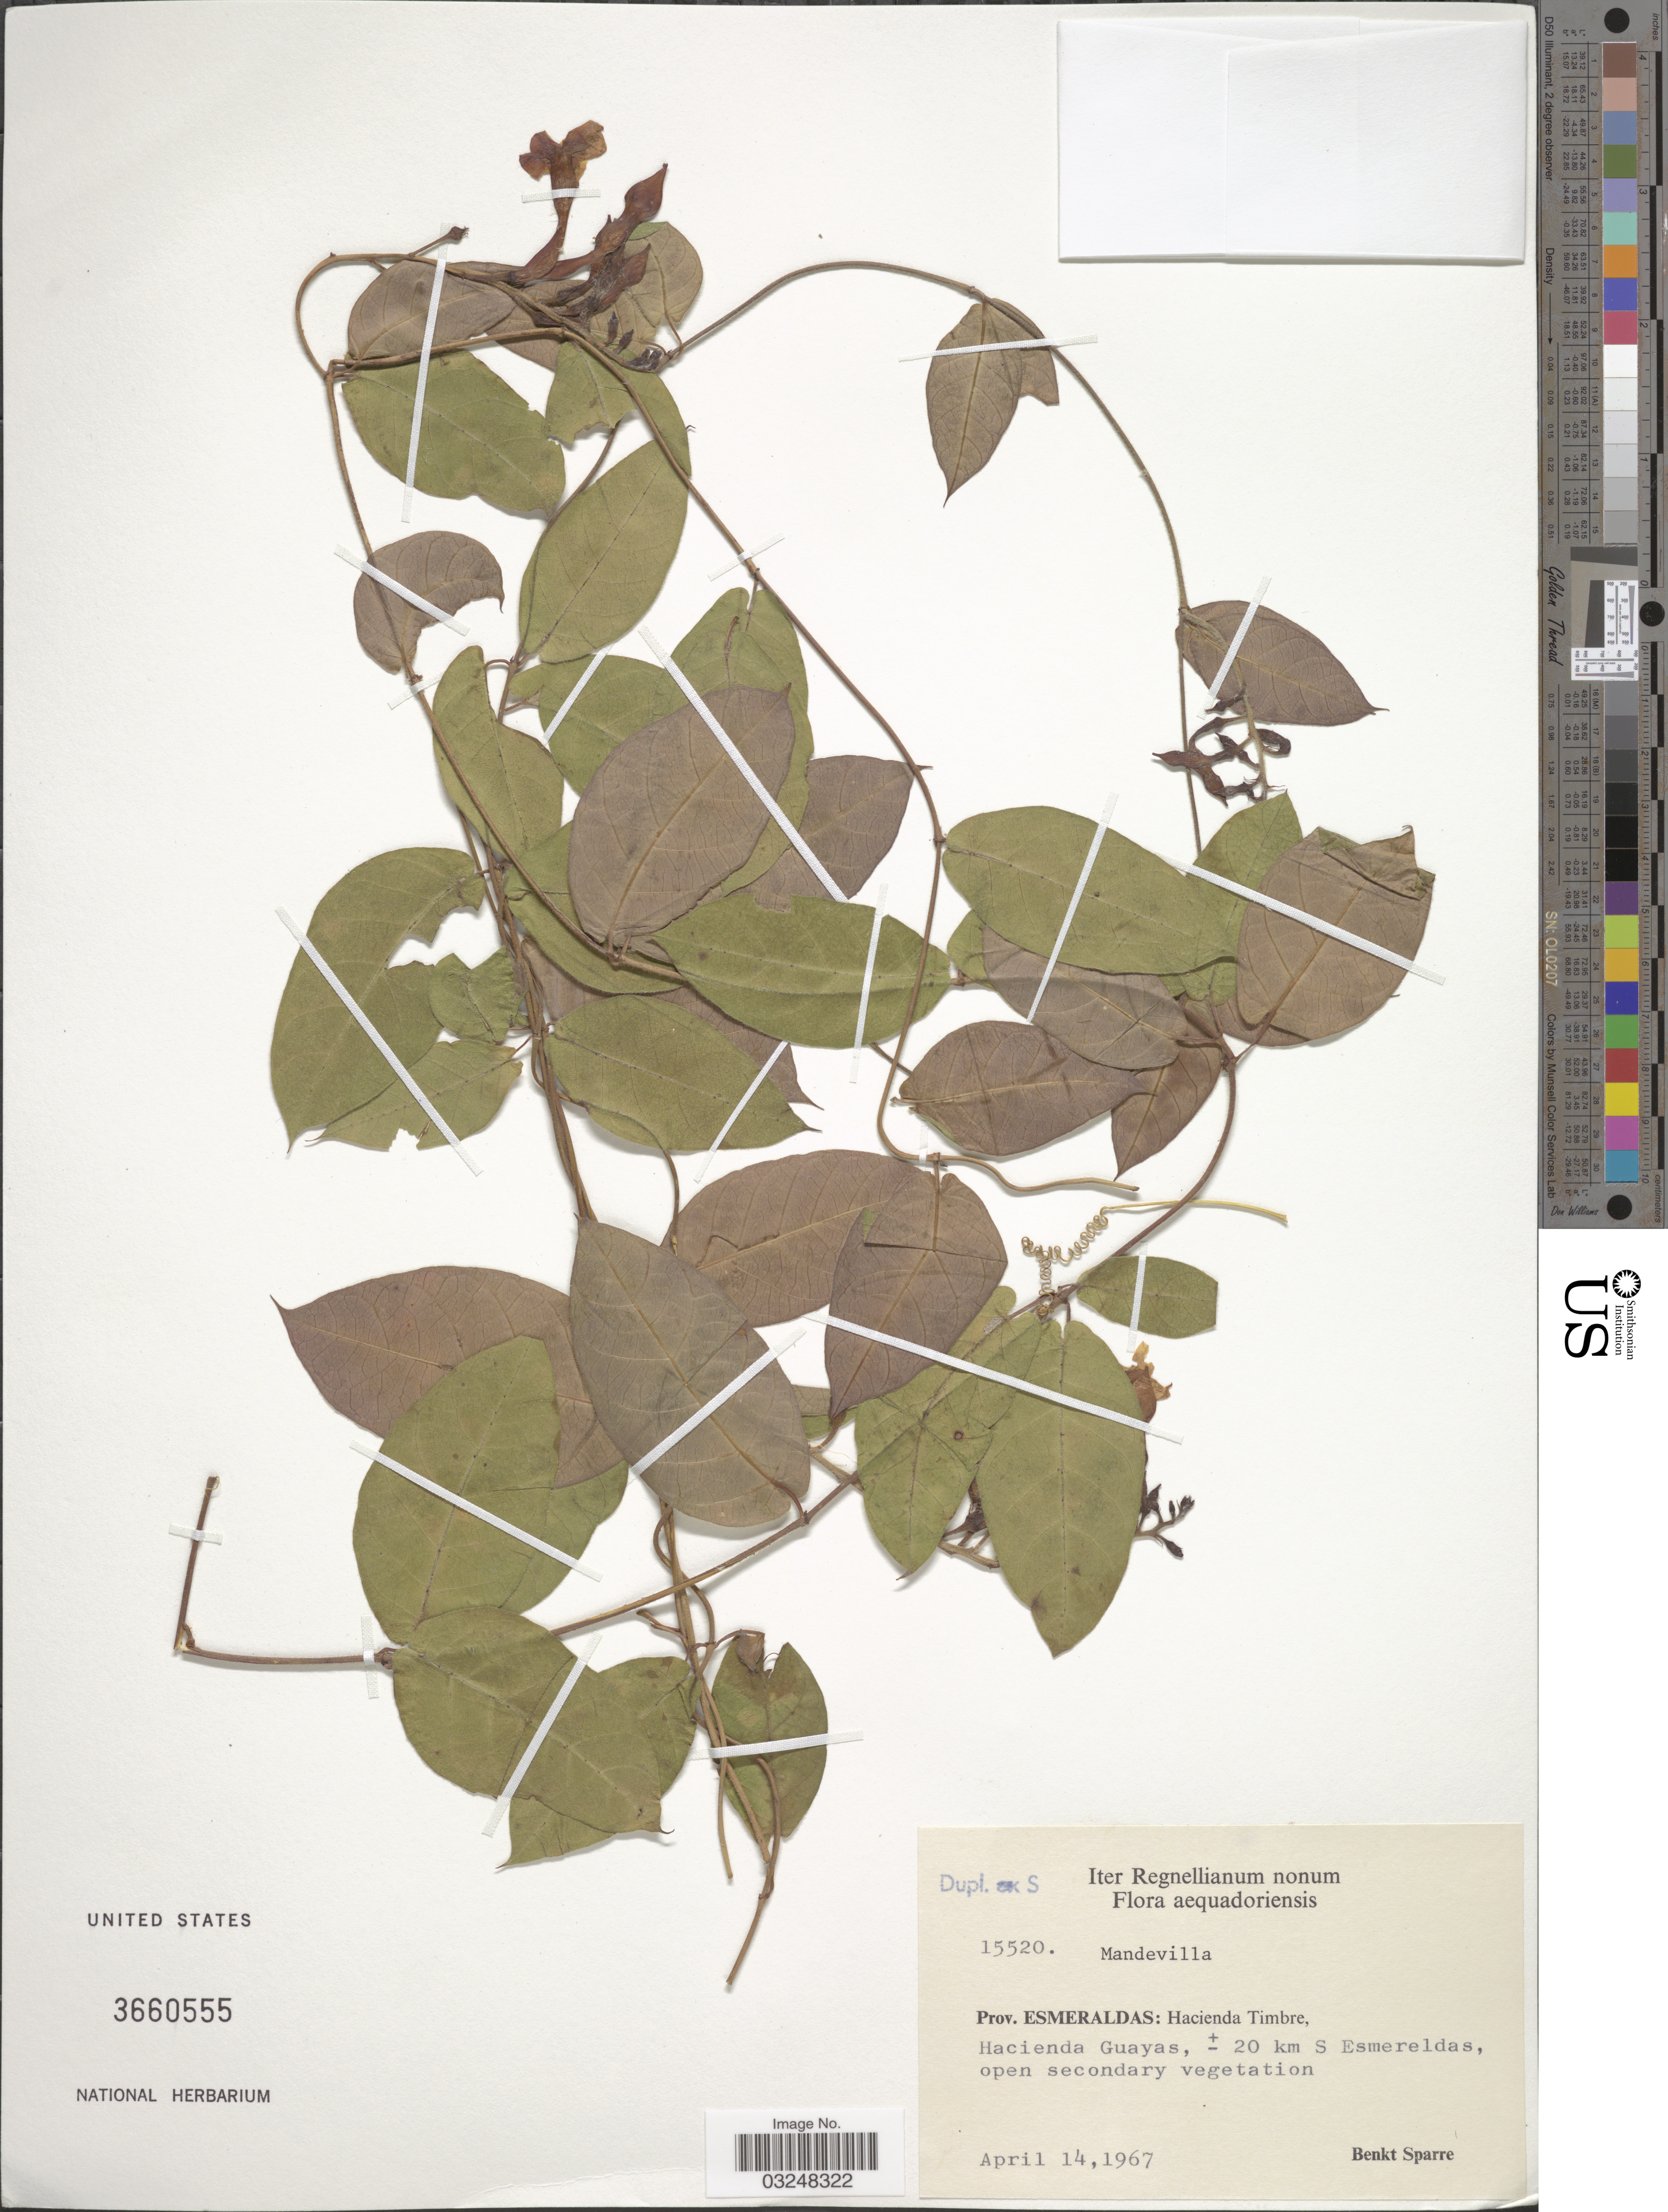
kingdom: Plantae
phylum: Tracheophyta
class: Magnoliopsida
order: Gentianales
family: Apocynaceae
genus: Mandevilla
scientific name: Mandevilla sp.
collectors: B. Sparre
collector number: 15520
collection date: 1967-04-14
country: Ecuador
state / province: Esmeraldas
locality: Hacienda Timbre, Hacienda Guayas, ± 20 km S Esmeraldas.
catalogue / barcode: US 3660555